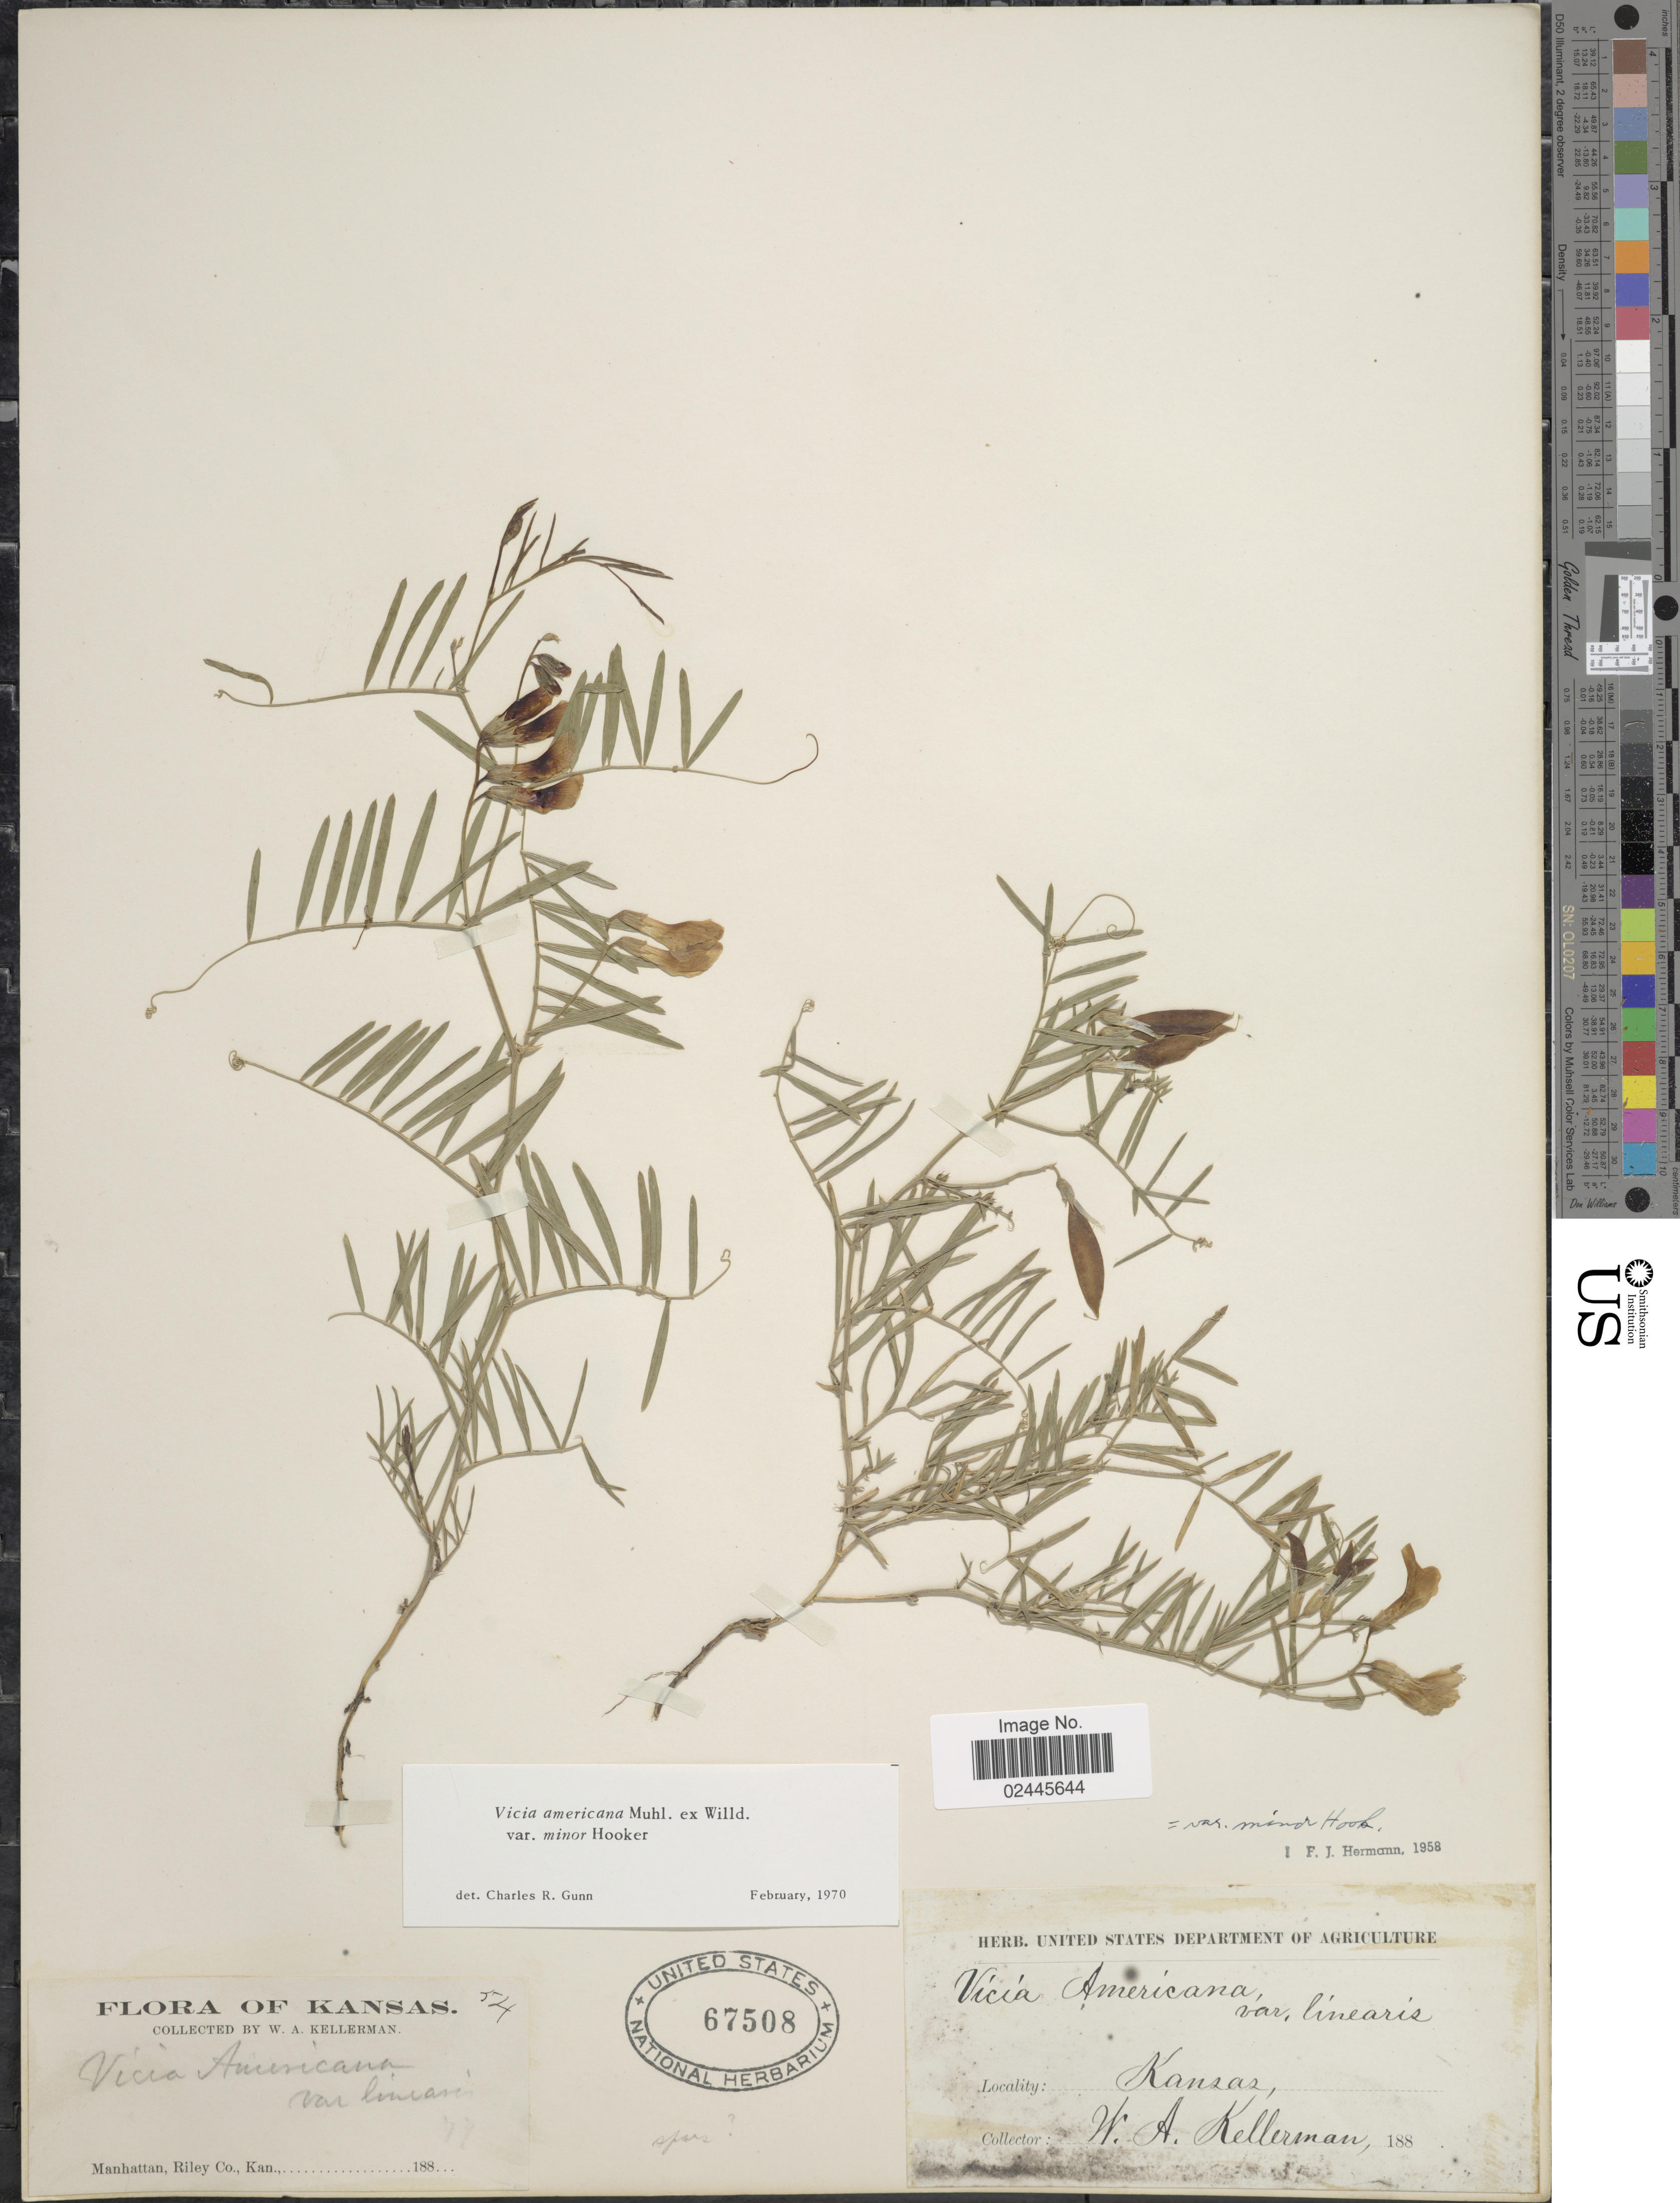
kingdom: Plantae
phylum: Tracheophyta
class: Magnoliopsida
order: Fabales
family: Fabaceae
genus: Vicia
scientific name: Vicia americana var. minor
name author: Hook.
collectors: W. Kellerman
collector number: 54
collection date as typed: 188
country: United States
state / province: Kansas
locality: Manhattan, Riley Co.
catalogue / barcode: US 67508